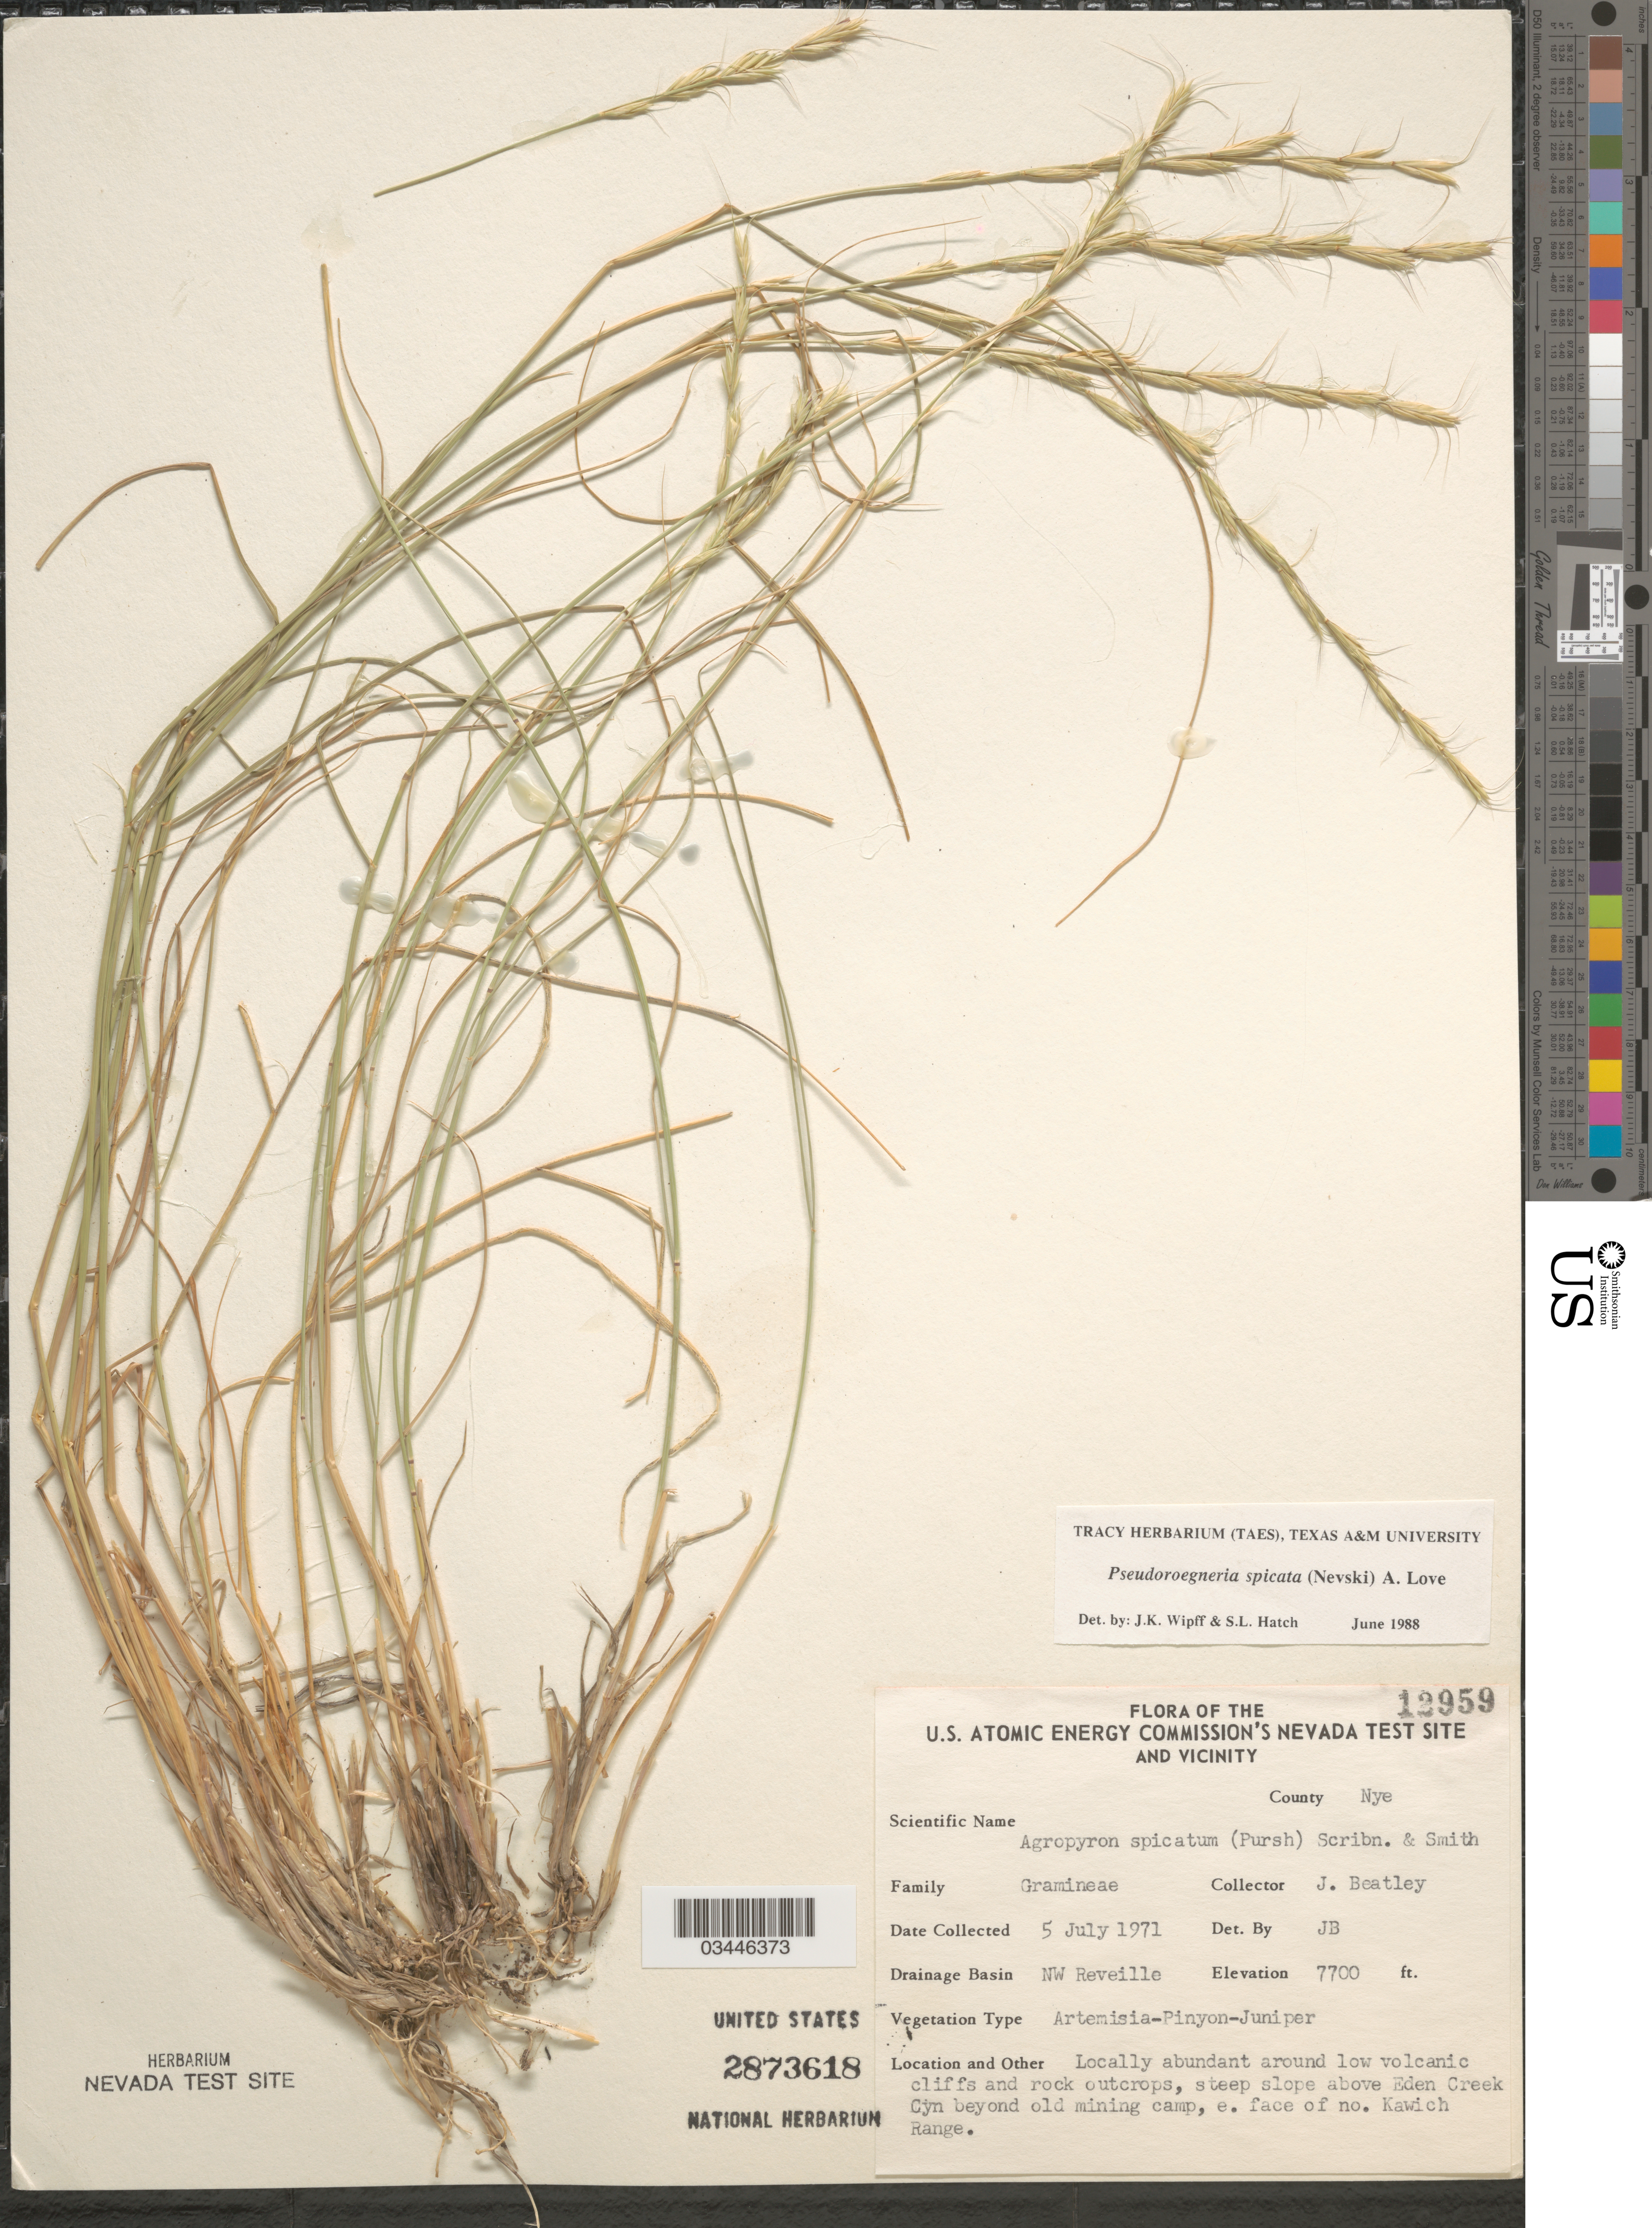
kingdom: Plantae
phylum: Tracheophyta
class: Liliopsida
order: Poales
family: Poaceae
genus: Pseudoroegneria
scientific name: Pseudoroegneria spicata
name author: (Pursh) Á. Löve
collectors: J. Beatley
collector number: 12959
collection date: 1971-07-05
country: United States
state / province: Nevada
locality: U. S. Atomic Energy Commission's Nevada Test Site and Vicinity. County Nye. Drainage Basin NW Reveille. Locally abundant around low volcanic cliffs and rock outcrops, steep slope above Eden Creek Cyn beyond old mining camp, e. face of no. Kawich Range.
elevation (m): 2347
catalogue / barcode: US 2873618